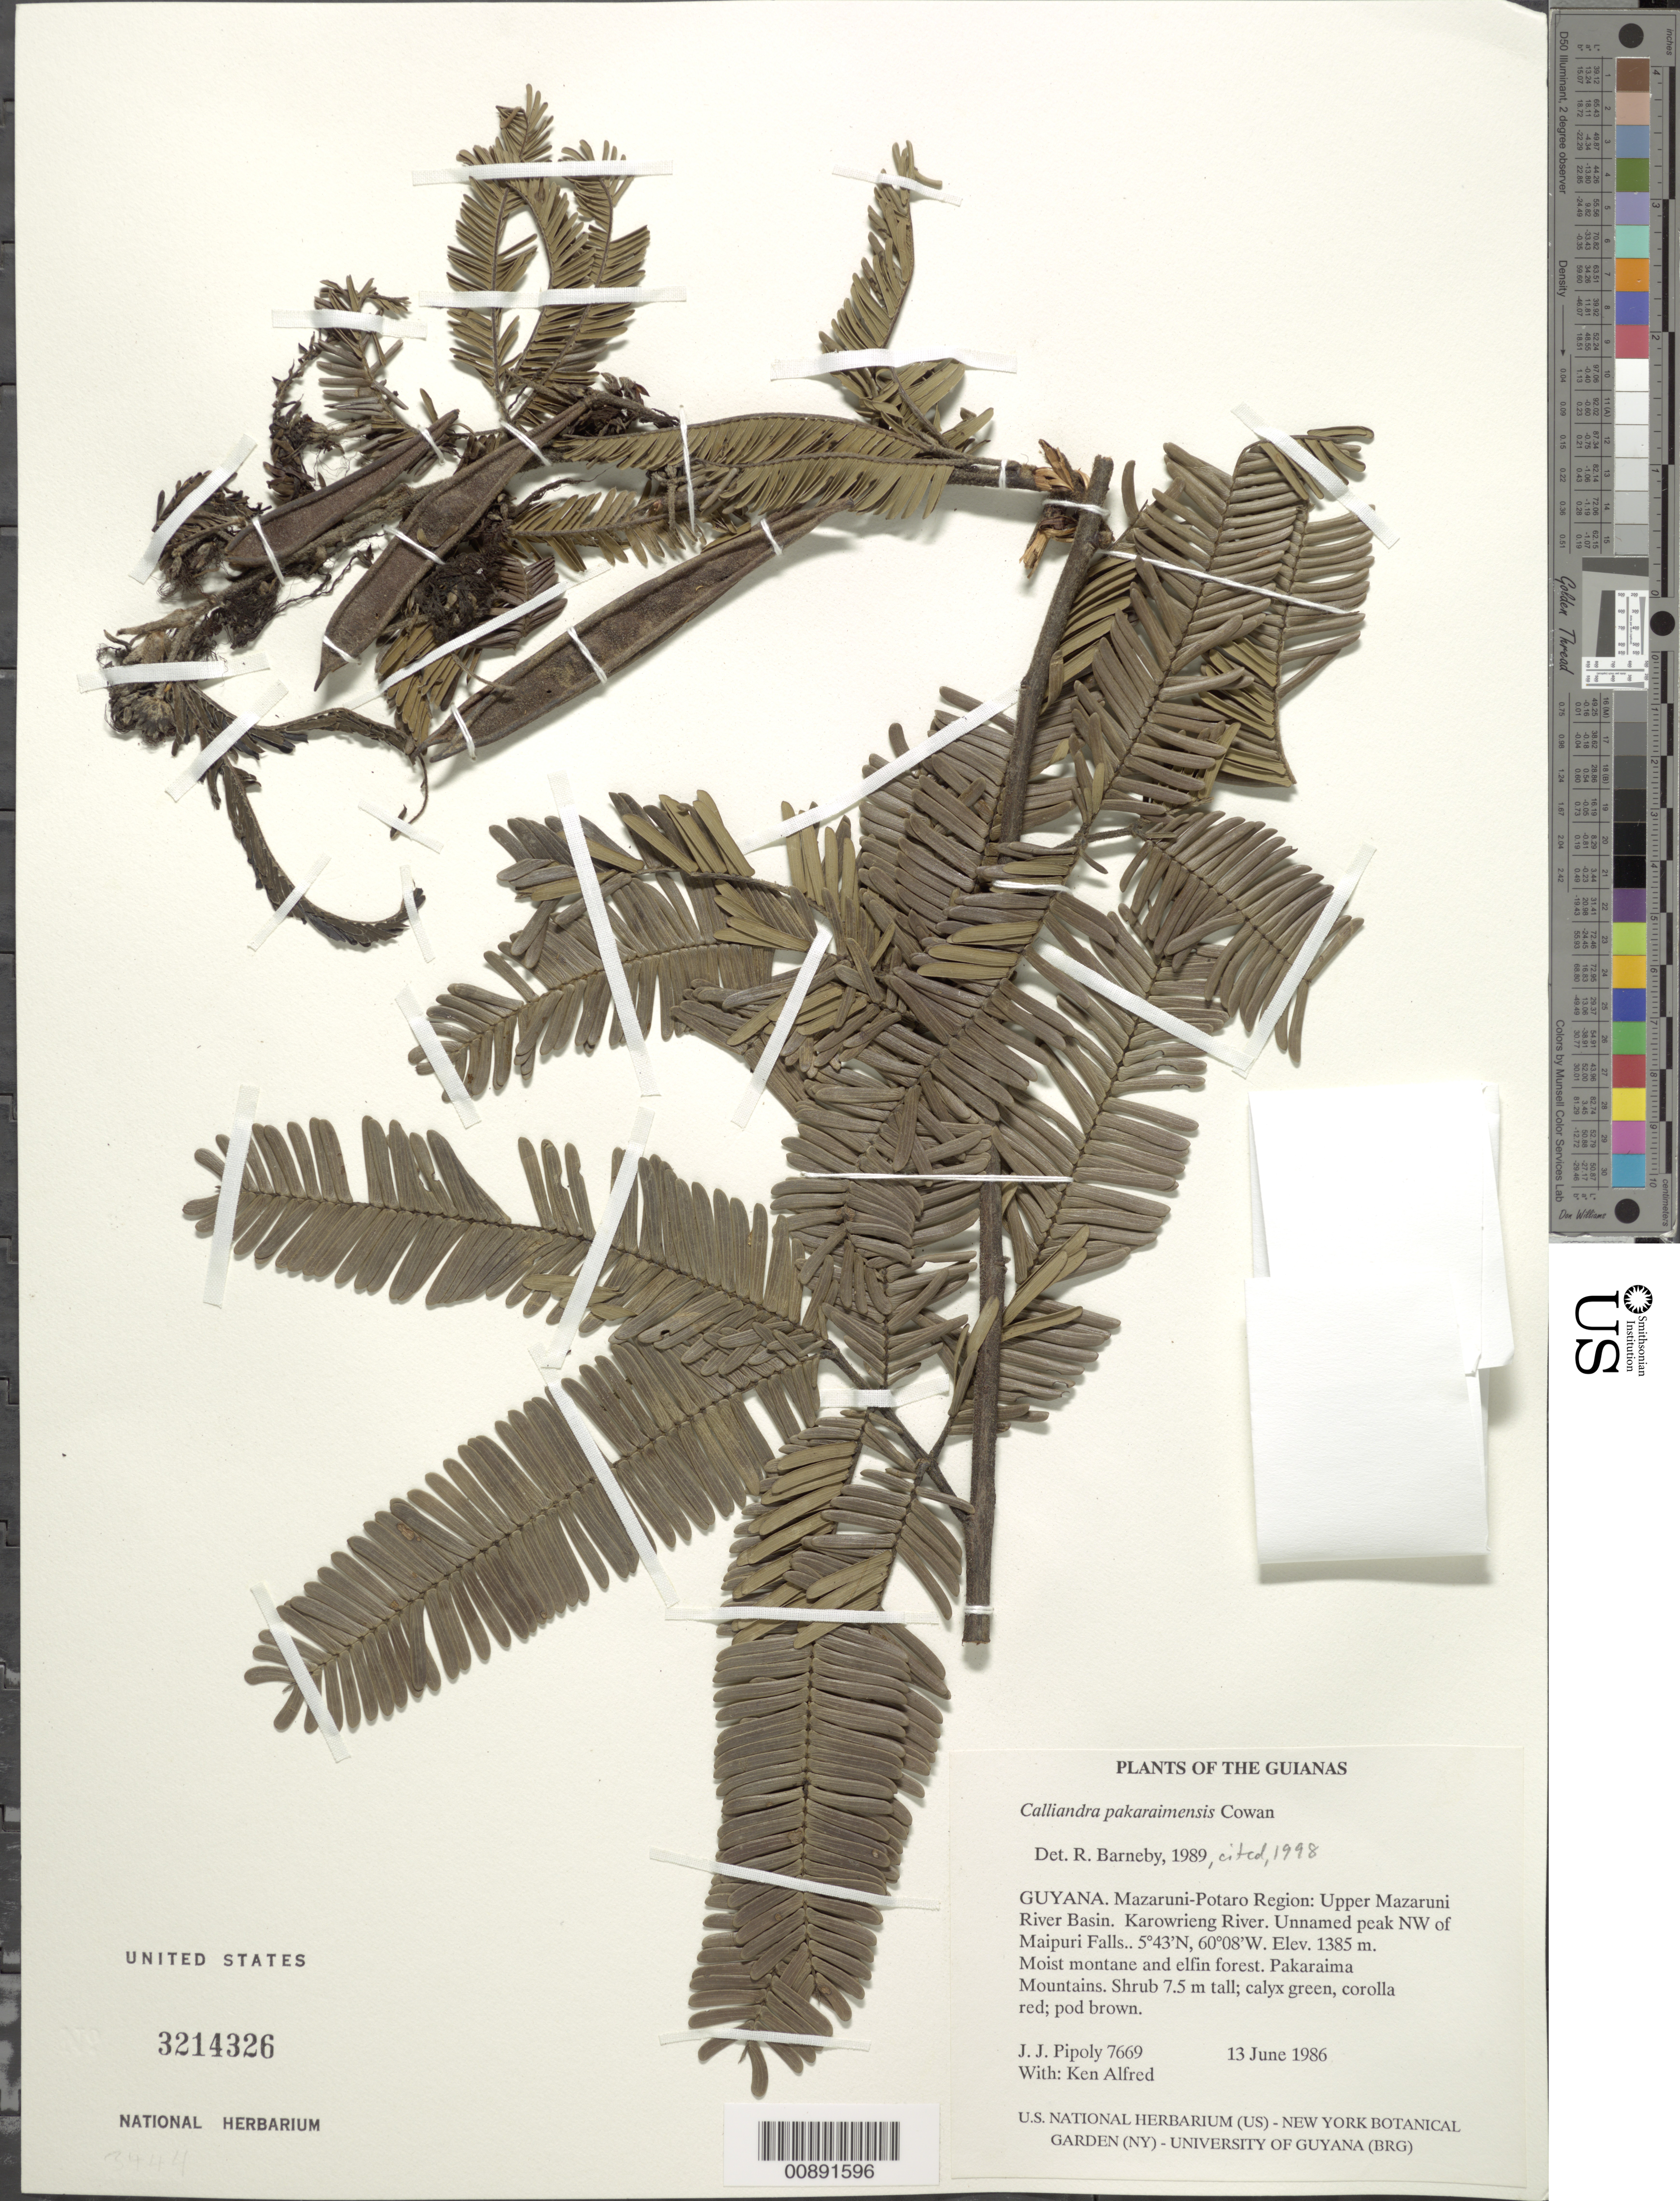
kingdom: Plantae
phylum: Tracheophyta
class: Magnoliopsida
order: Fabales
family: Fabaceae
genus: Calliandra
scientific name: Calliandra pakaraimensis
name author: R.S. Cowan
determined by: Barneby, Rupert C., (NY)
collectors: J. J. Pipoly & K. Alfred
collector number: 7669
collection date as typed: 13 June 1986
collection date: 1986-06-13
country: Guyana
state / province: Cuyuni-Mazaruni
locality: Pakaraima Mts. Upper Mazaruni River Basin. Karowrieng River. Unnamed peak NW of Maipuri Falls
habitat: Moist montane and elfin forest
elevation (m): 1385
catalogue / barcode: US 3214326